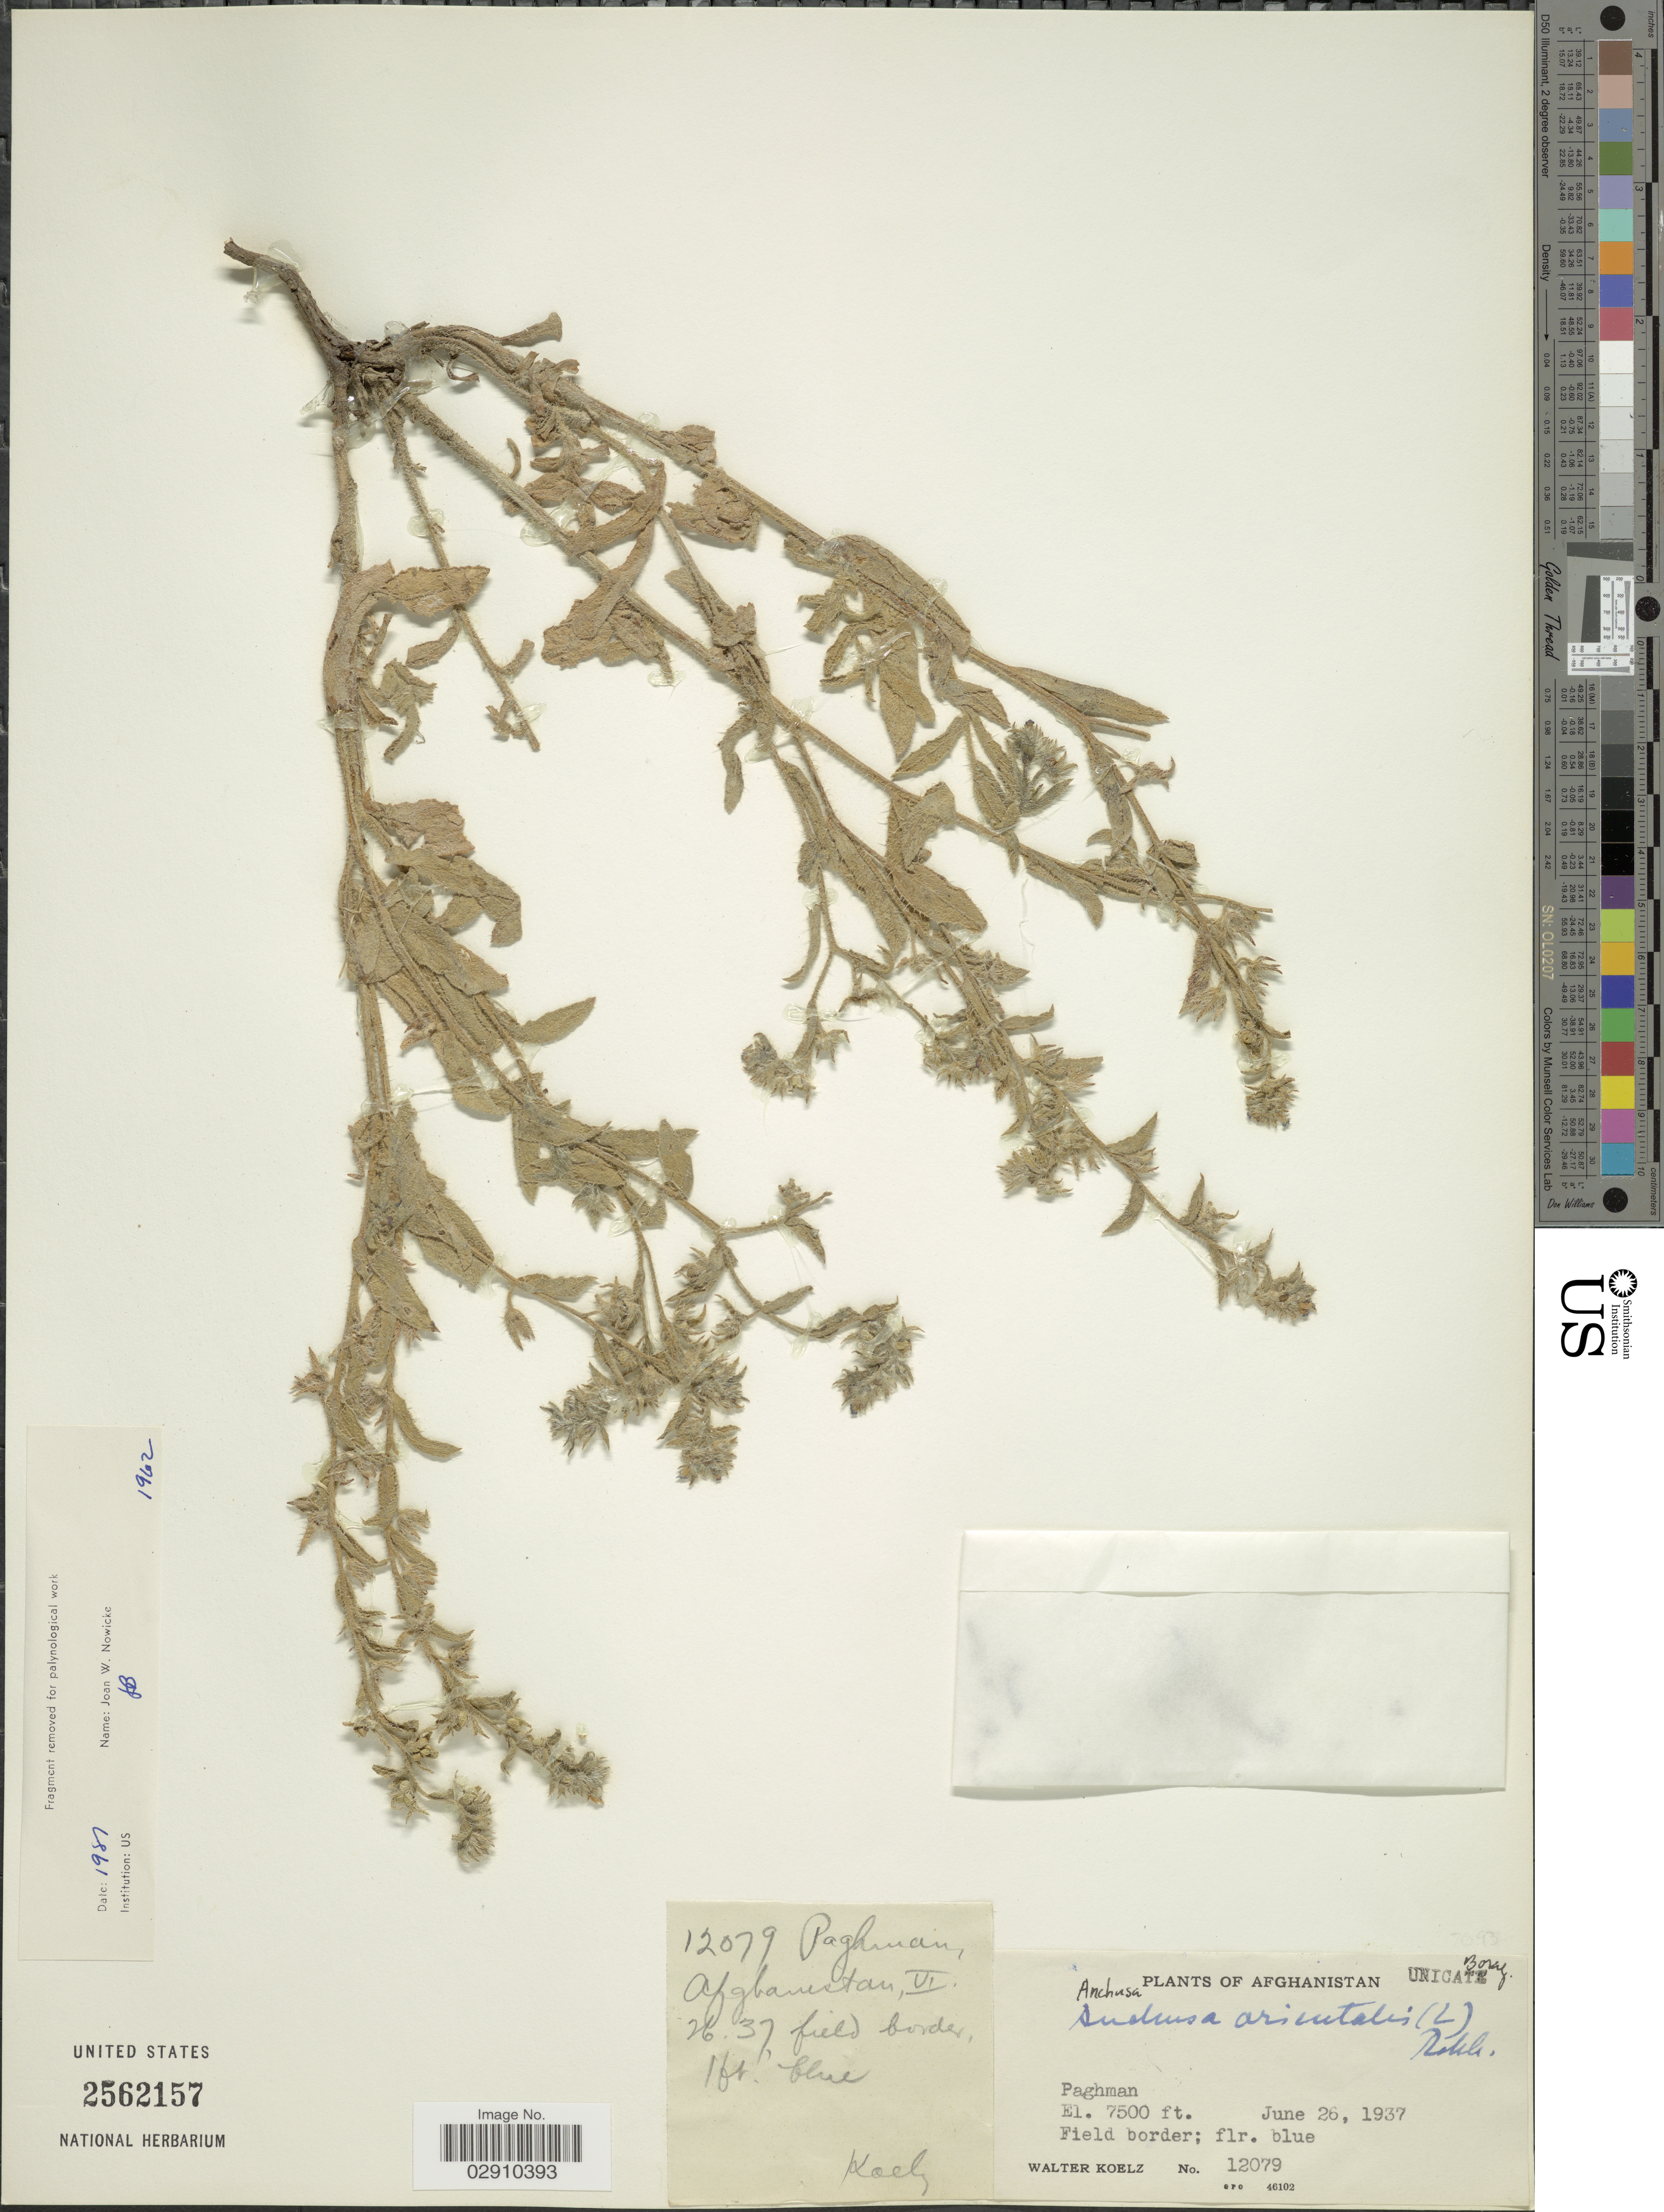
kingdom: Plantae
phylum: Tracheophyta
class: Magnoliopsida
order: Boraginales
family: Boraginaceae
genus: Anchusa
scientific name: Anchusa orientalis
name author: L.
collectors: W. N. Koelz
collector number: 12079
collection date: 1937-06-26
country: Afghanistan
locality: Paghman. Field border.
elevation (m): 2286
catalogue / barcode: US 2562157